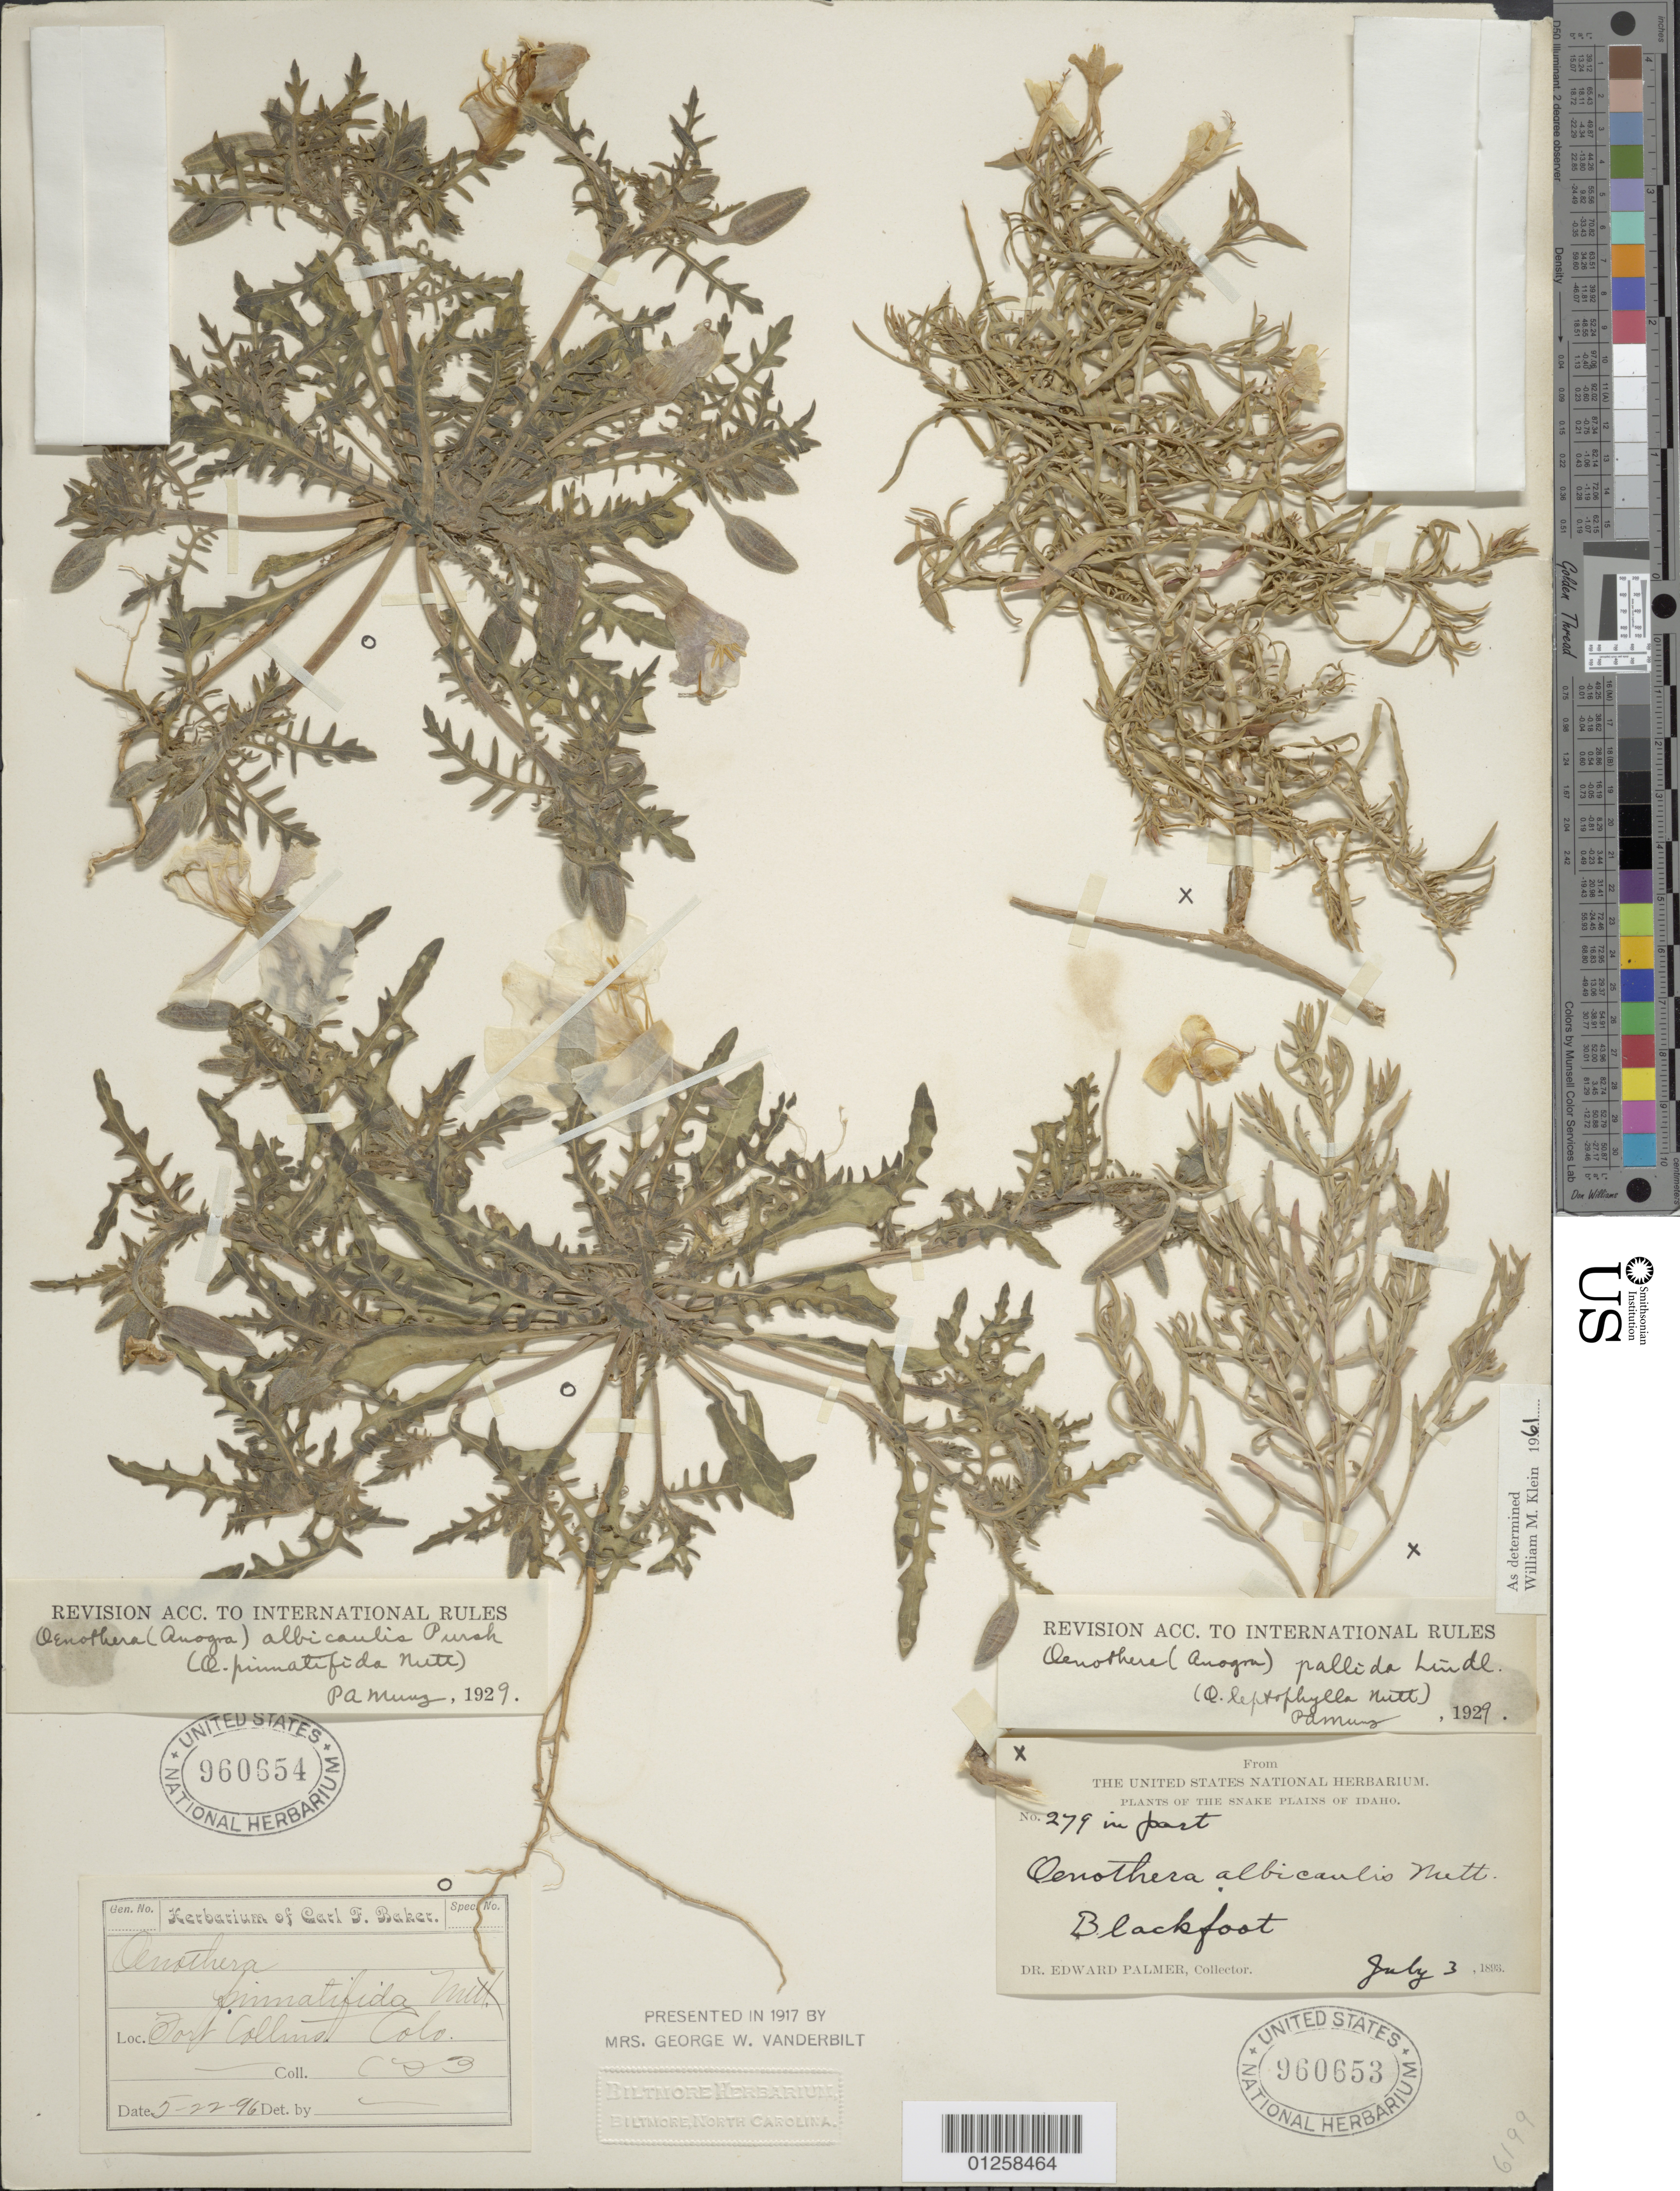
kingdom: Plantae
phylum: Tracheophyta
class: Magnoliopsida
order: Myrtales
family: Onagraceae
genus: Oenothera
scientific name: Oenothera pallida subsp. pallida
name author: Lindl.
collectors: C. F. Baker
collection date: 1896-05-22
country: United States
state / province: Colorado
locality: Fort Collins.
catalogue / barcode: US 960654